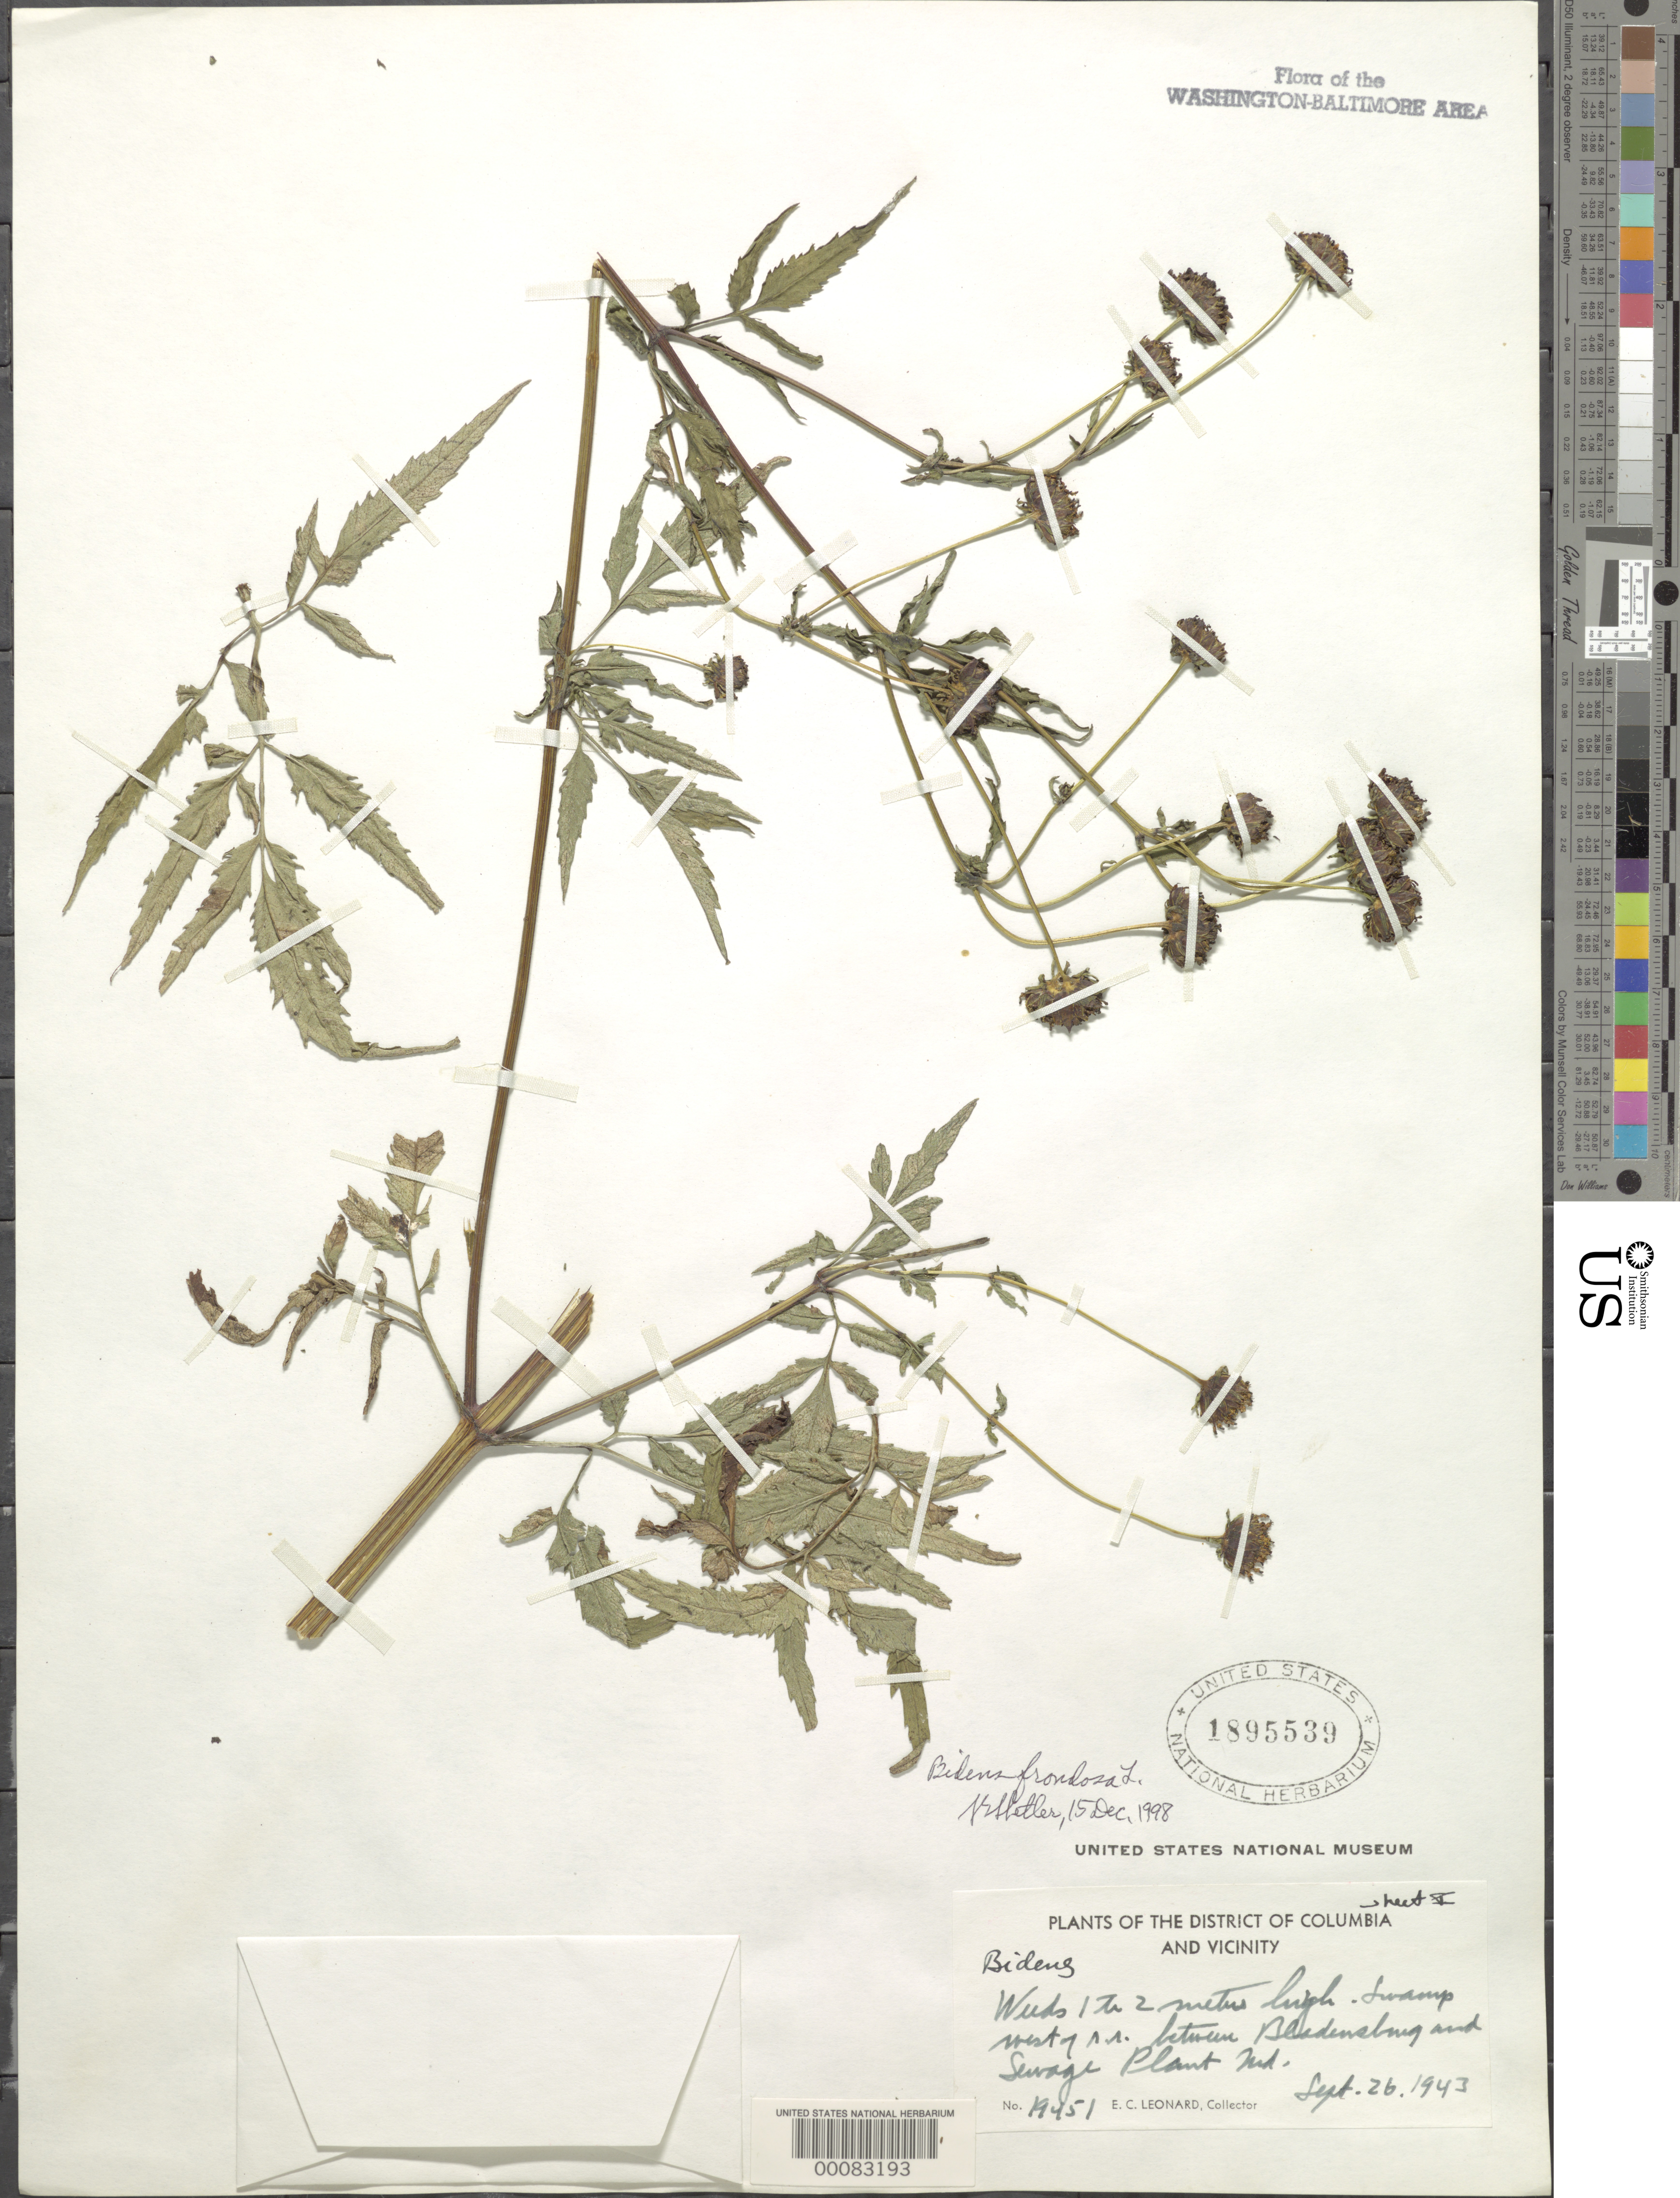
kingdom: Plantae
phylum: Tracheophyta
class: Magnoliopsida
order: Asterales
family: Asteraceae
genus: Bidens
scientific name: Bidens frondosa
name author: L.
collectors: E. C. Leonard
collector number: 19451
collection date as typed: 26 Sep 1943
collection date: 1943-09-26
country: United States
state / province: Maryland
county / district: Prince George's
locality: between Bladensburg and Sewage Plant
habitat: Swamp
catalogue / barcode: US 1895539